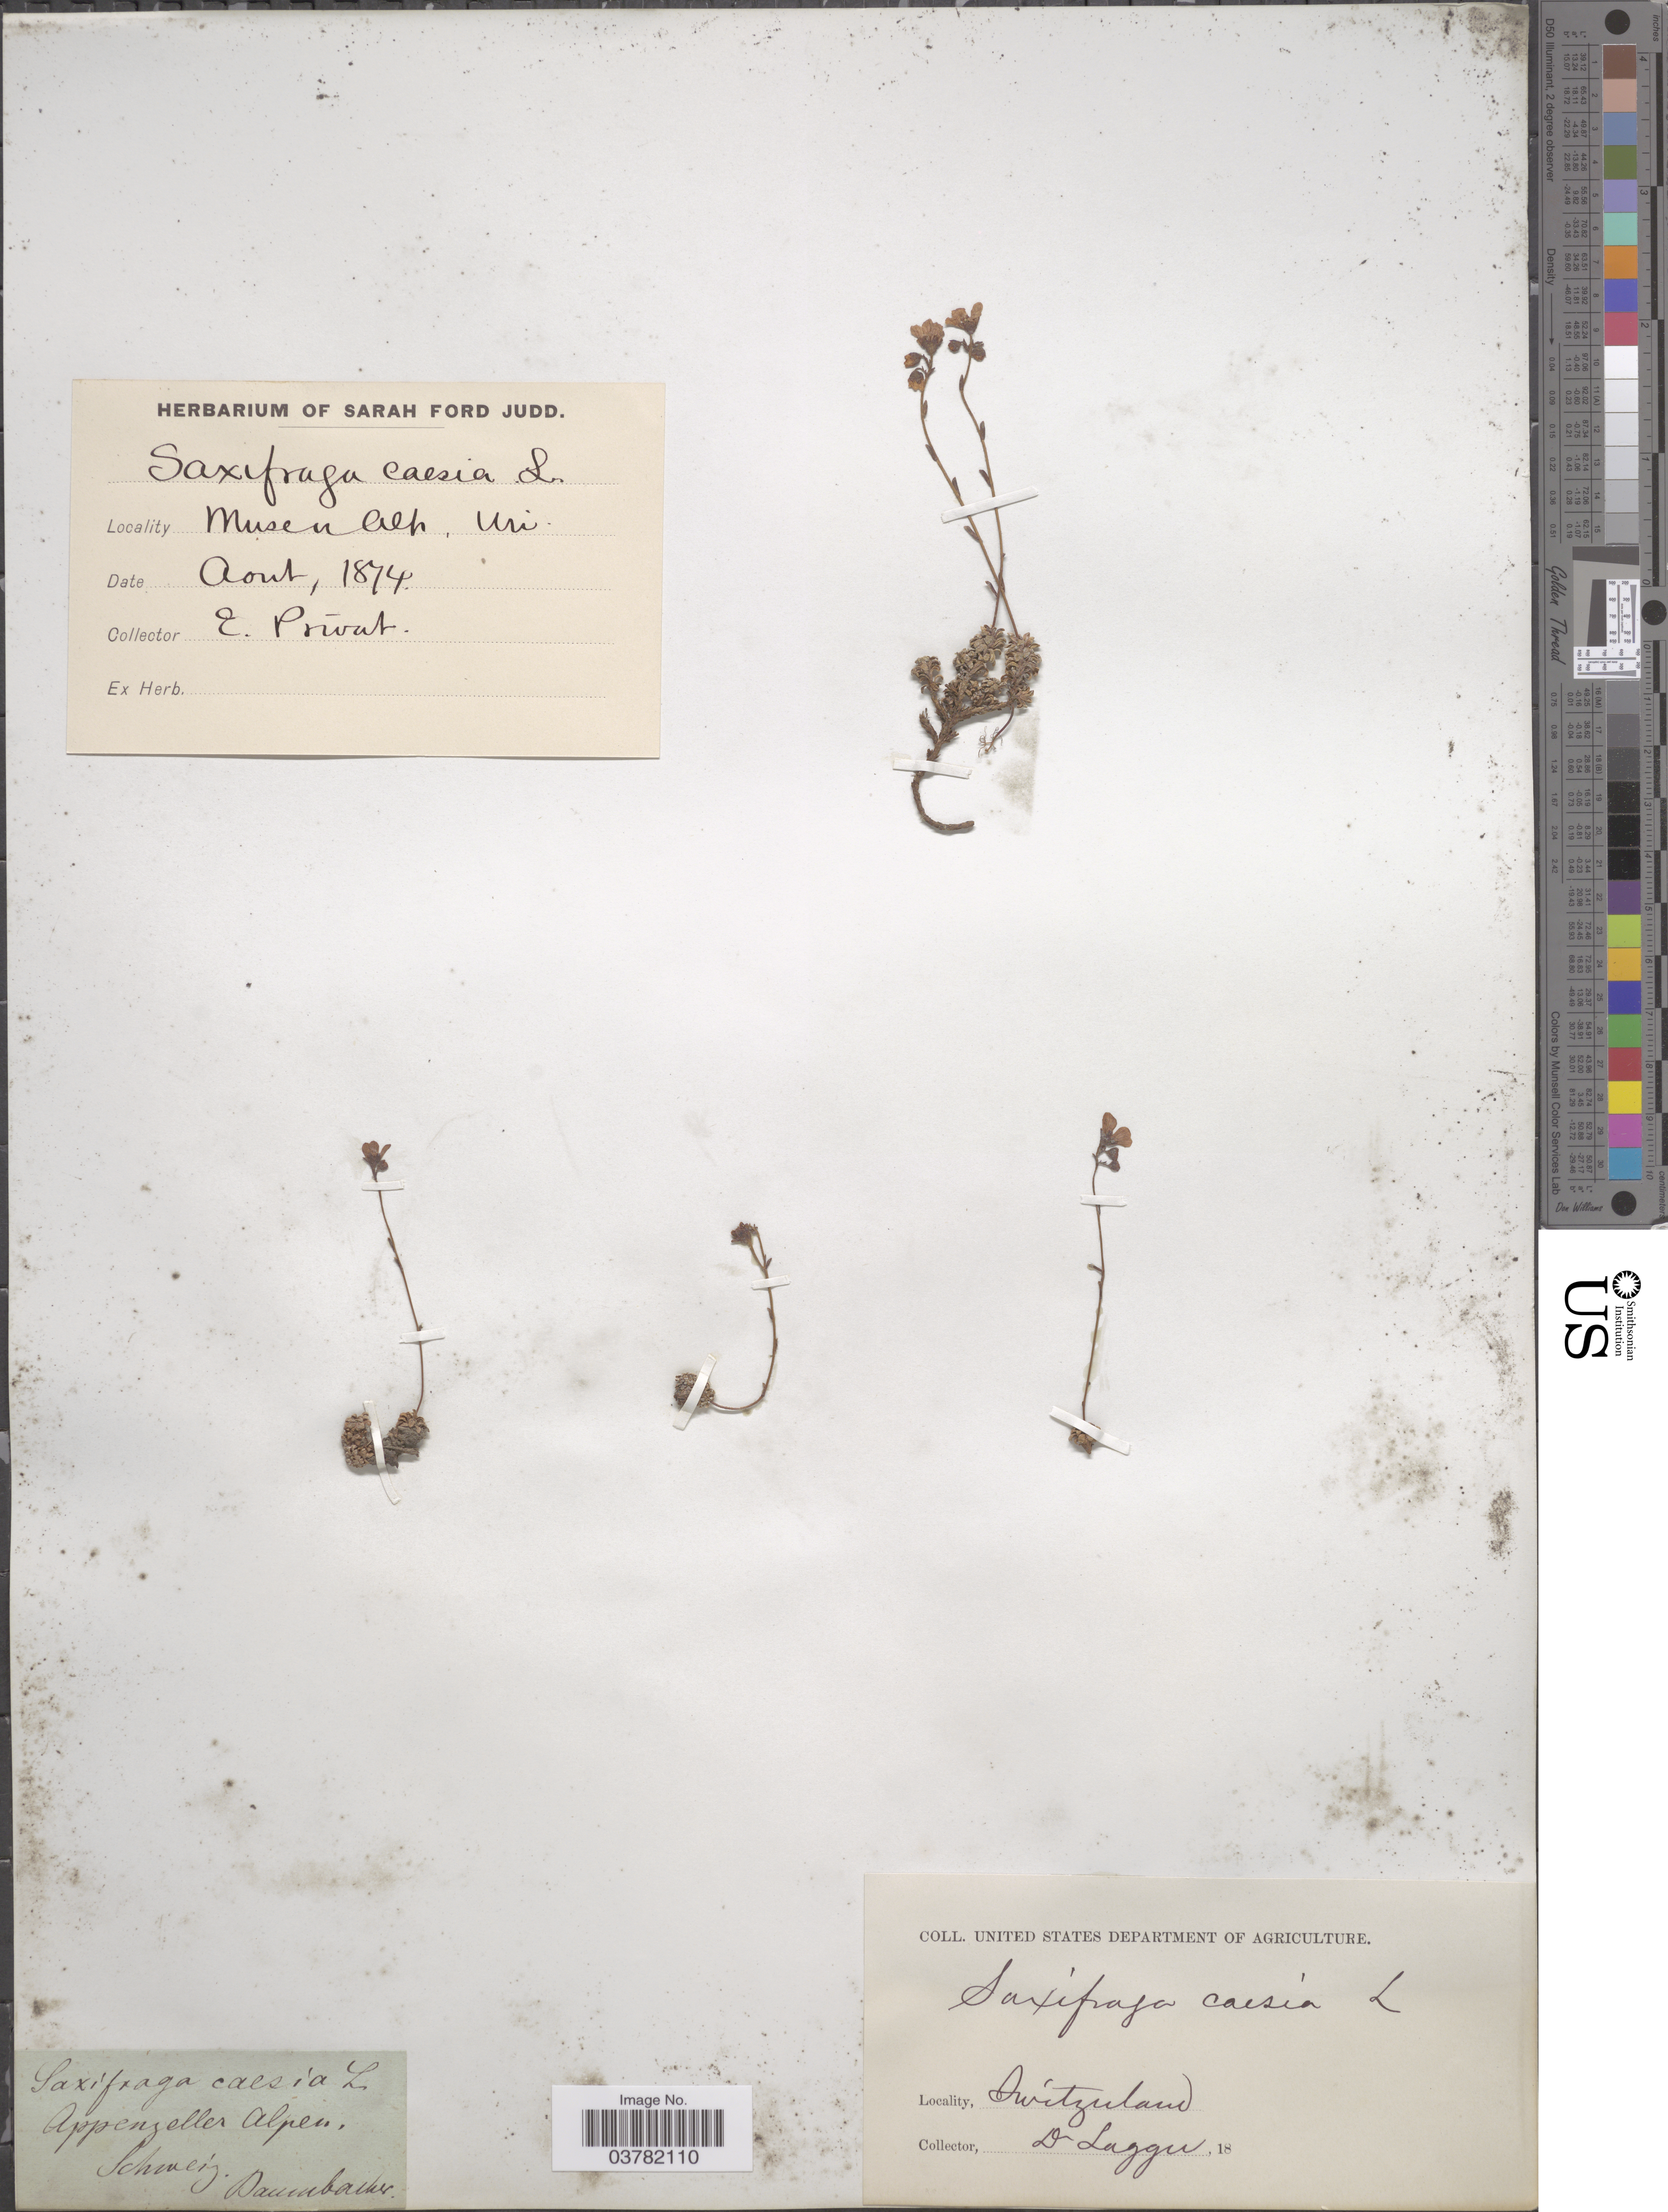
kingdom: Plantae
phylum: Tracheophyta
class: Magnoliopsida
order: Saxifragales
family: Saxifragaceae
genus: Saxifraga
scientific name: Saxifraga caesia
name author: L.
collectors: E. Privat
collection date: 1874-08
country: Switzerland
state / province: Uri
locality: Musen Alp.